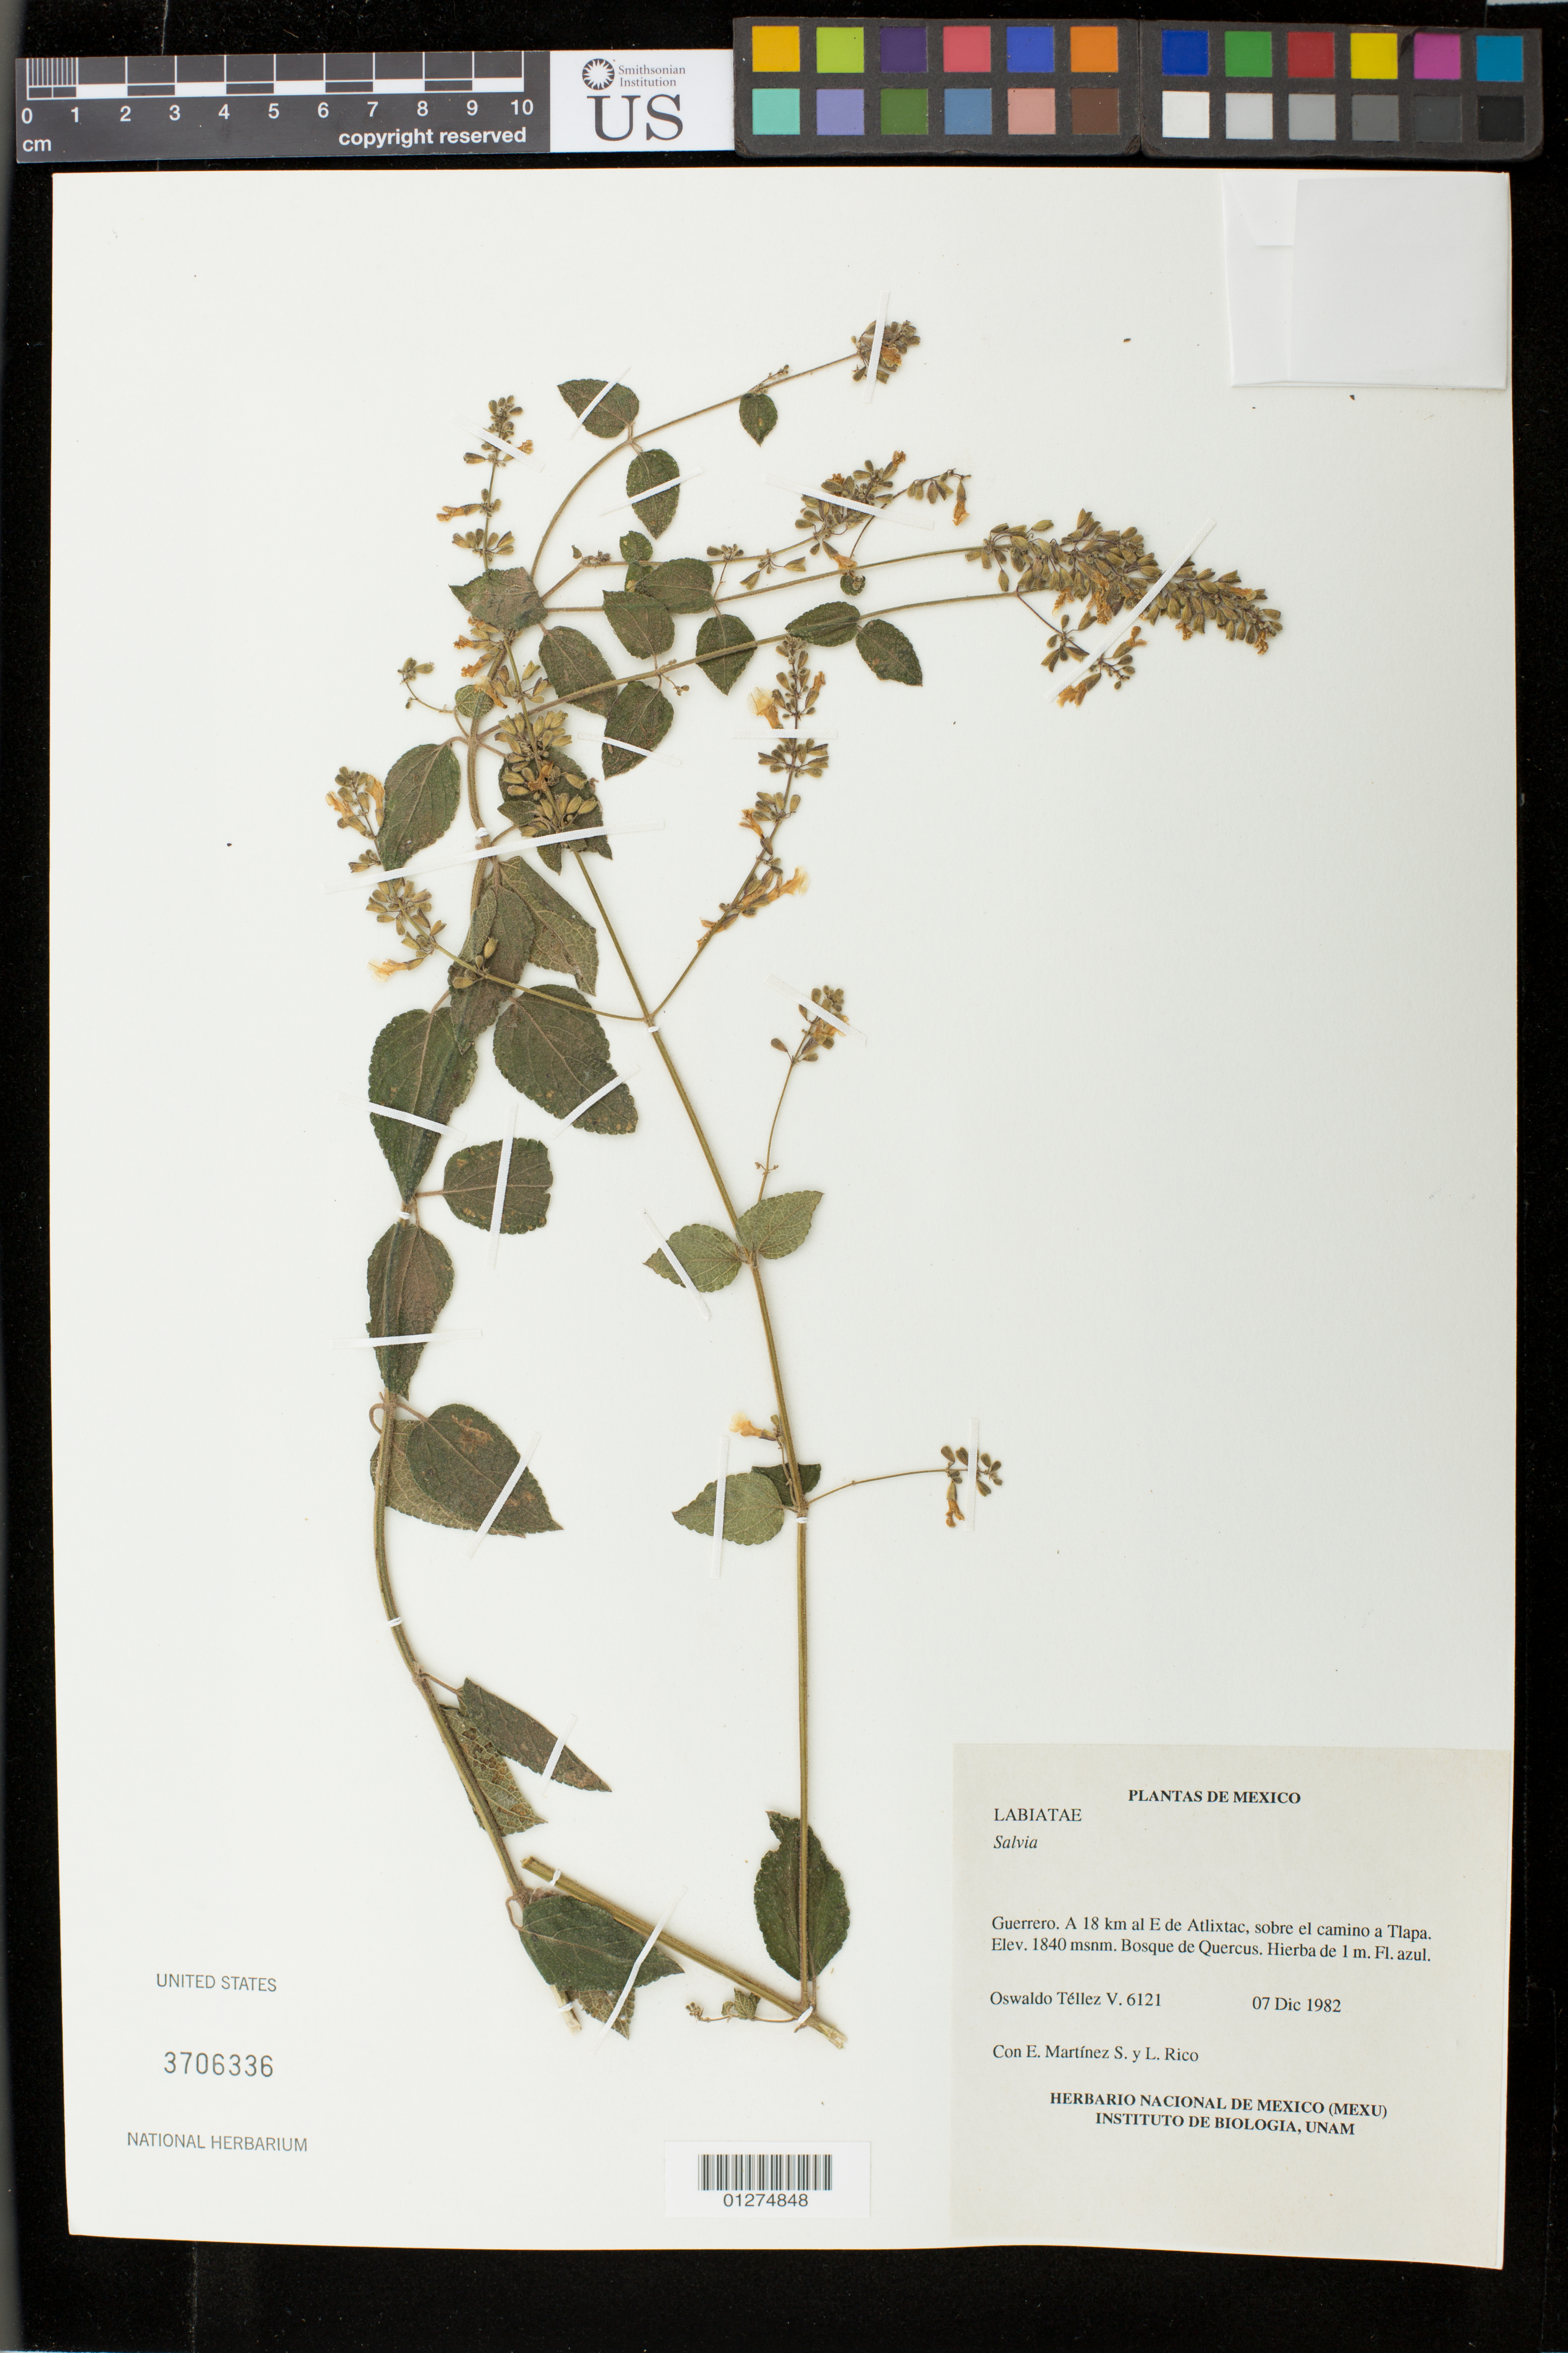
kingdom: Plantae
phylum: Tracheophyta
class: Magnoliopsida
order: Lamiales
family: Lamiaceae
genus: Salvia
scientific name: Salvia sp.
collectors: O. Téllez V., E. M. Martínez S. & L. Rico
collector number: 6121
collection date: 1982-12-07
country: Mexico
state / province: Guerrero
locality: A 18 km al E de Atlixtac, sobre el camino a Tlapa.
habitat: bosque de Quercus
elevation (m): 1840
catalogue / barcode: US 3706336